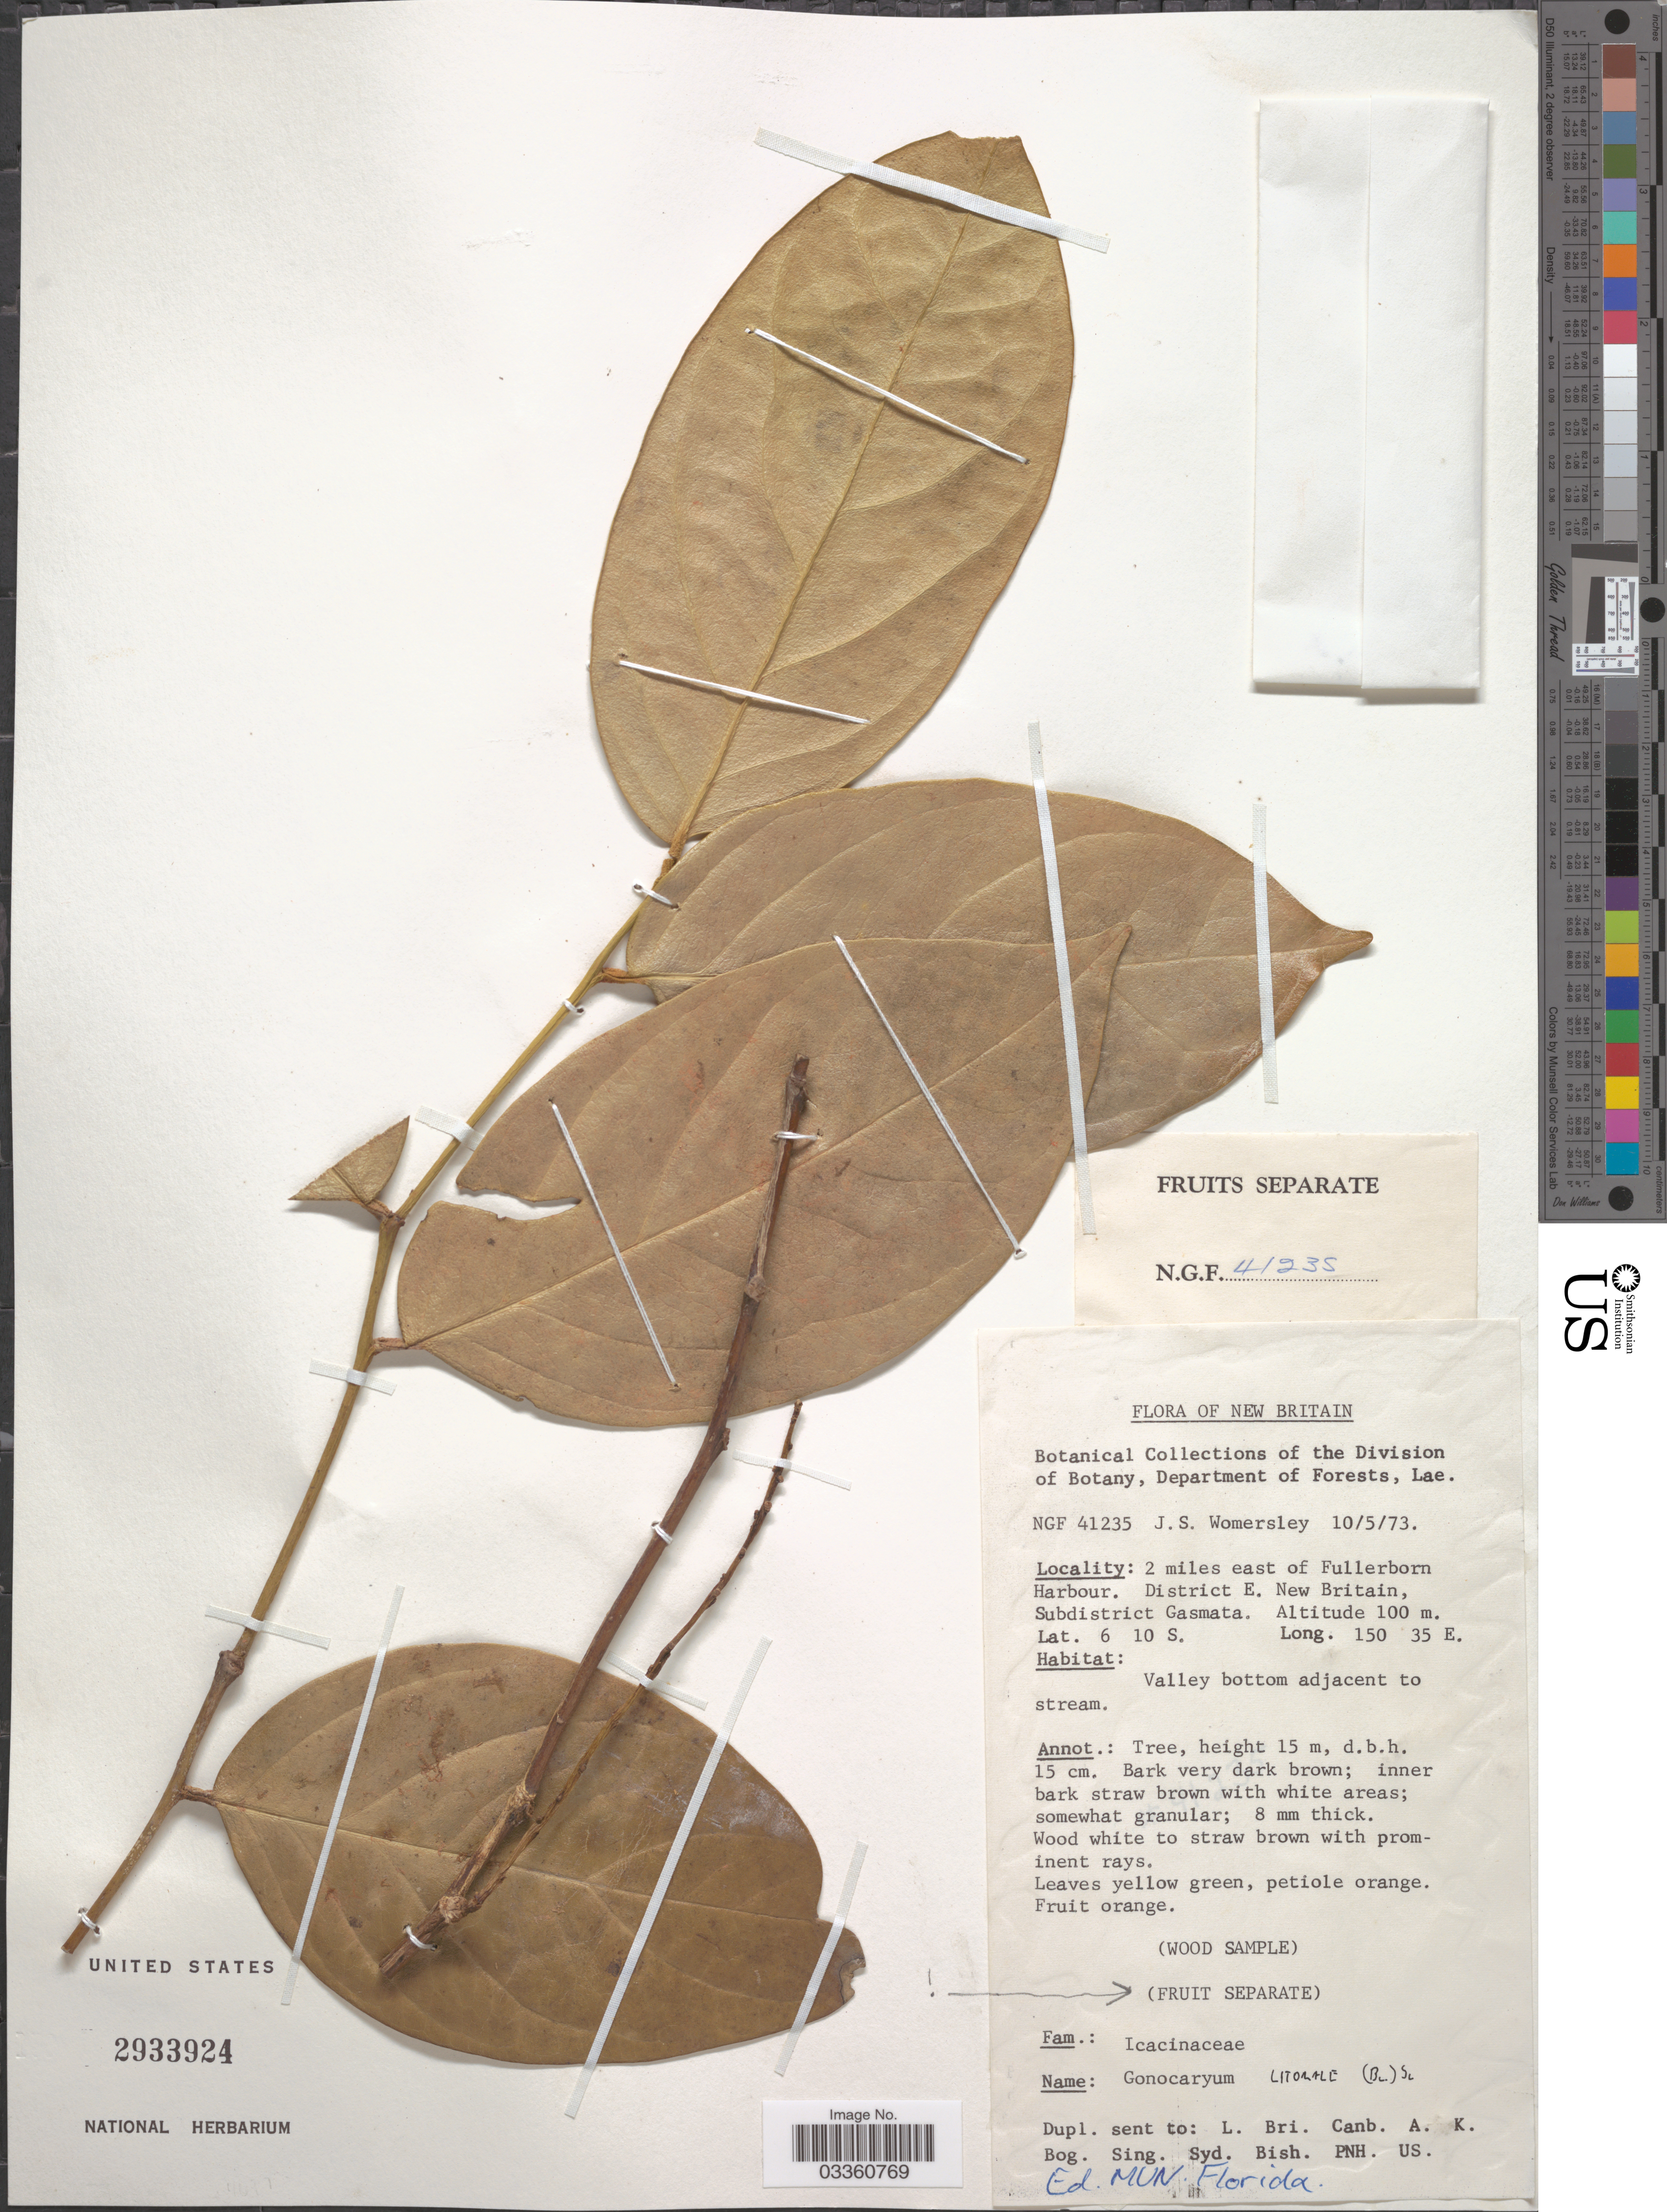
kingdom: Plantae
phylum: Tracheophyta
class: Magnoliopsida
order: Cardiopteridales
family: Cardiopteridaceae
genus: Gonocaryum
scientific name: Gonocaryum litorale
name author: (Blume) Sleumer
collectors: J. S. Womersley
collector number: NGF 41235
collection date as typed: Transcribed d/m/y: 10/5/73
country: Papua New Guinea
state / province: East New Britain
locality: New Britain. 2 miles east of Fullerborn Harbour. District E. New Britain, Subdistrict Gasmata.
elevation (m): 100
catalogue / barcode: US 2933924